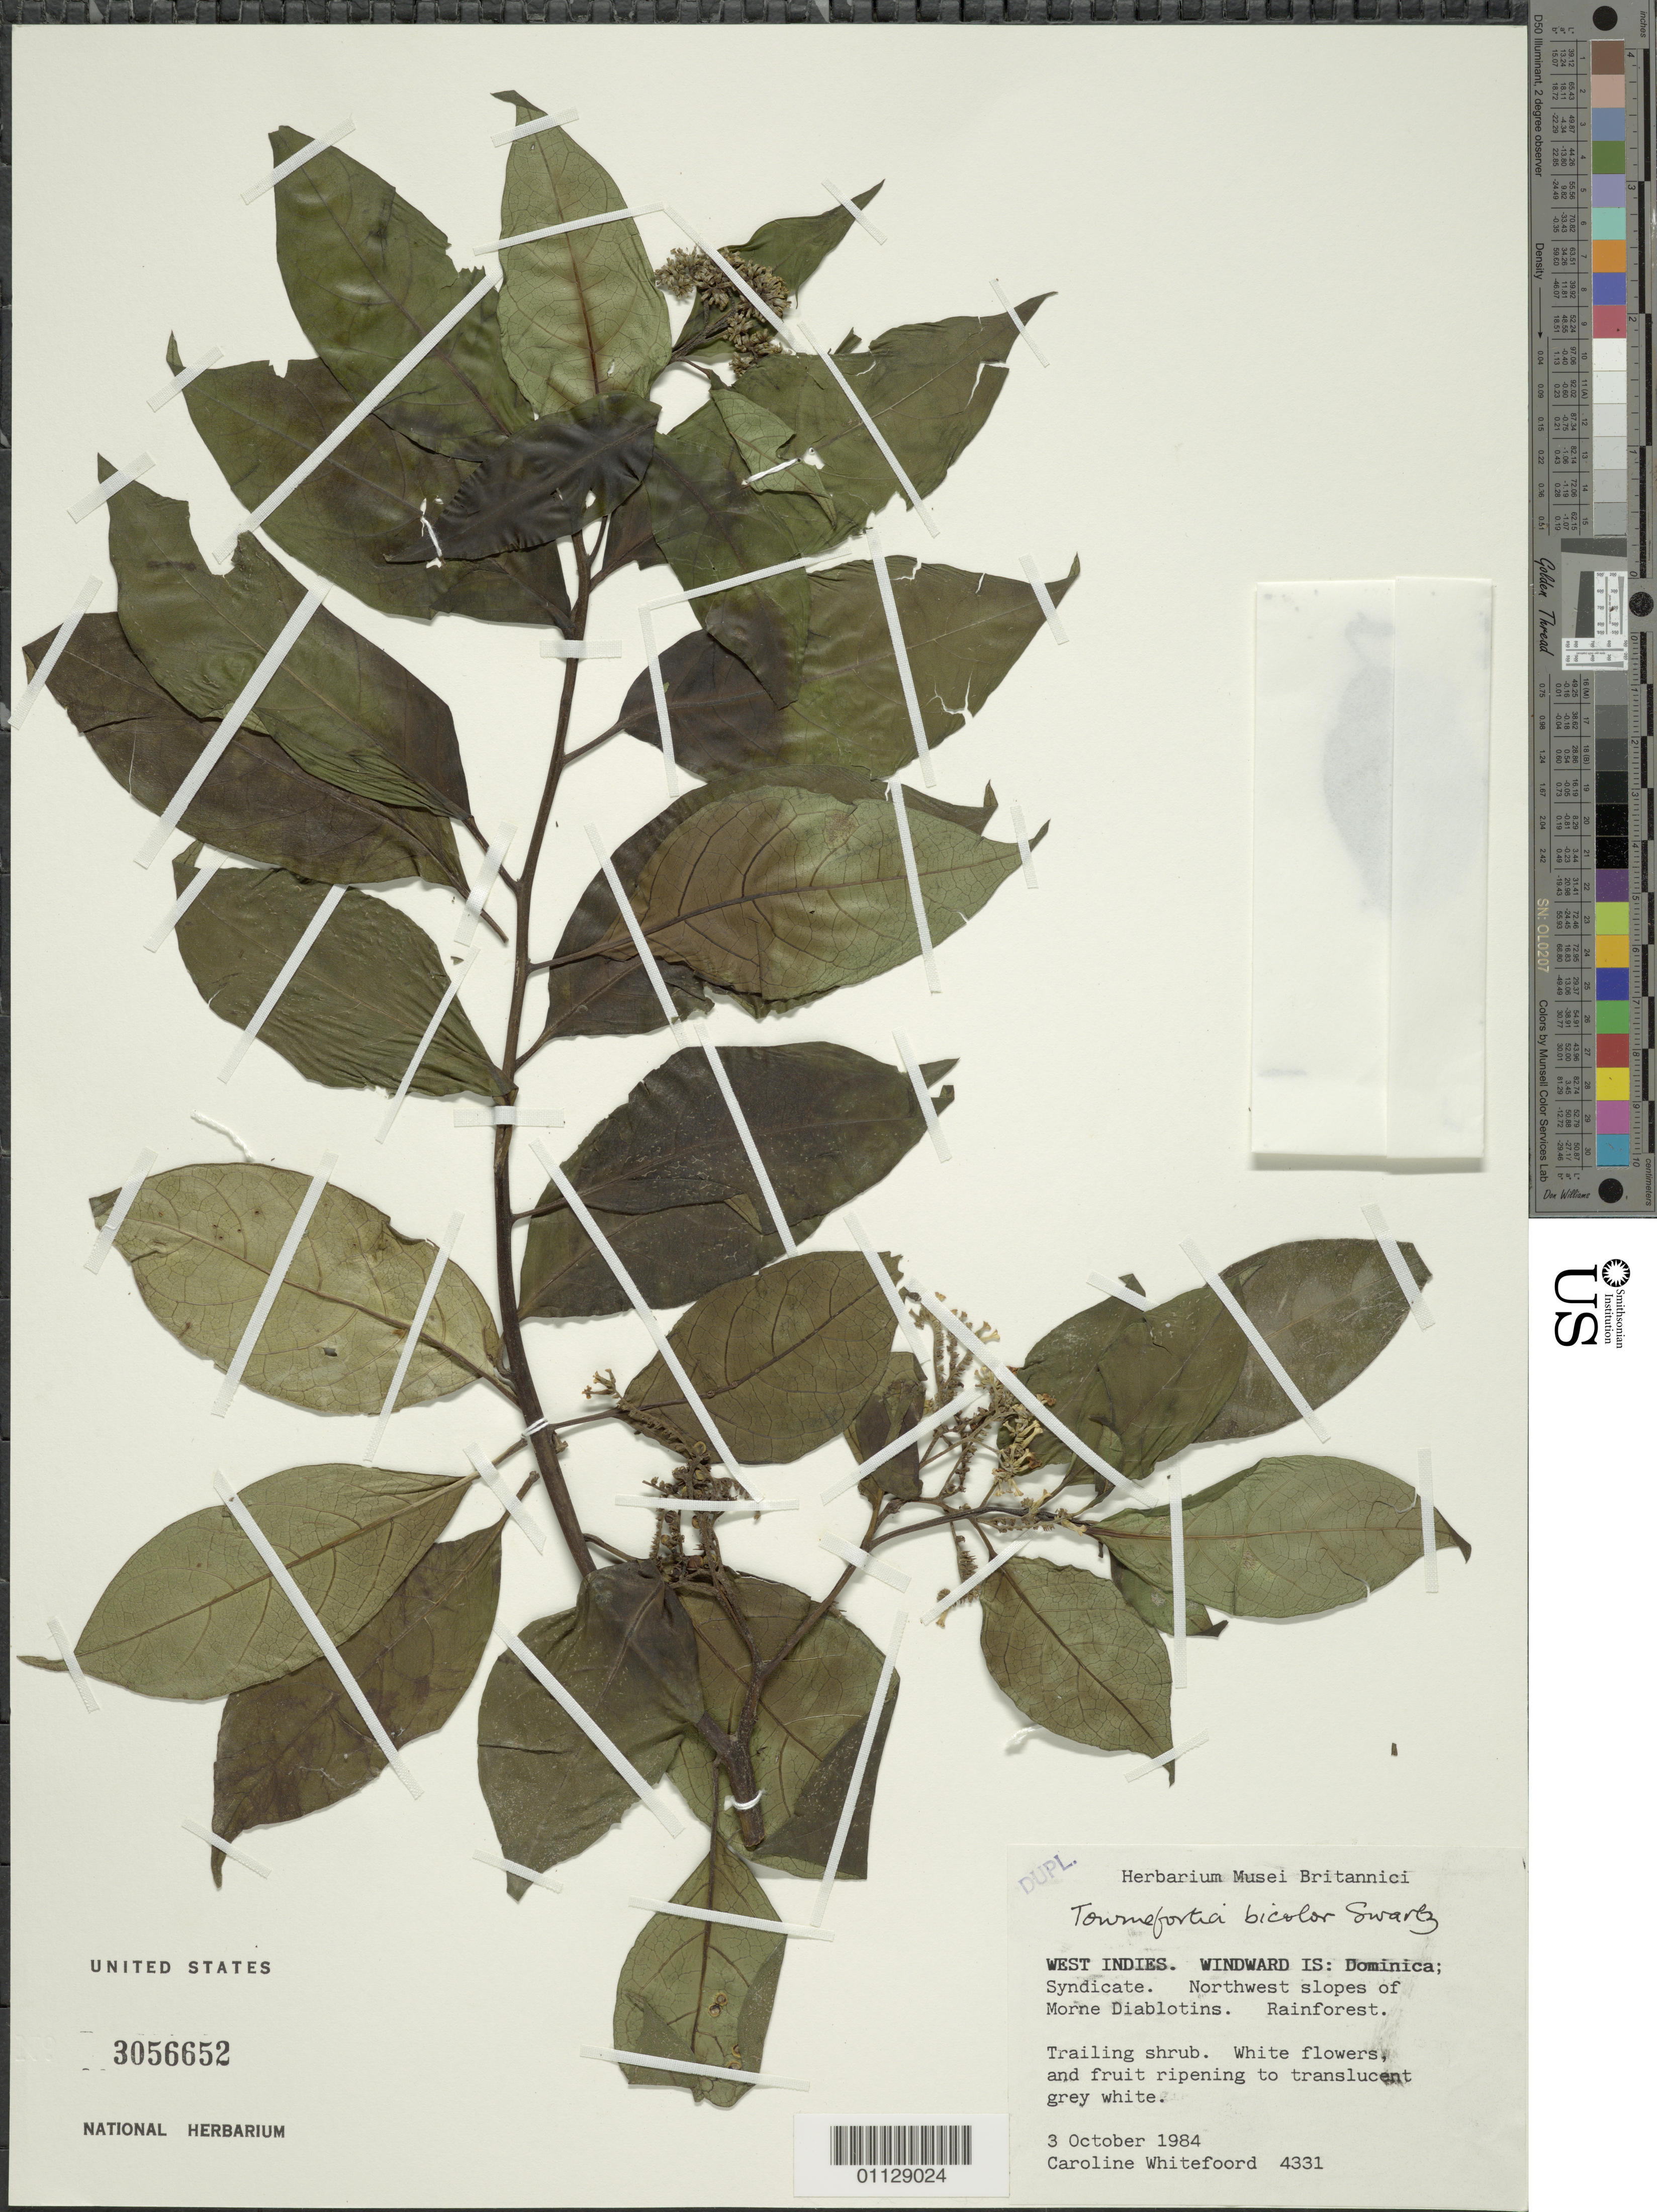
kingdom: Plantae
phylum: Tracheophyta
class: Magnoliopsida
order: Boraginales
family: Heliotropiaceae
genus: Tournefortia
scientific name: Tournefortia bicolor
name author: Sw.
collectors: C. Whitefoord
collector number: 4331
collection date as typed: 03 Oct 1984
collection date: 1984-10-03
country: Dominica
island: Dominica I.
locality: Northern slopes of Morne Diablotins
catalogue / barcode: US 3056652